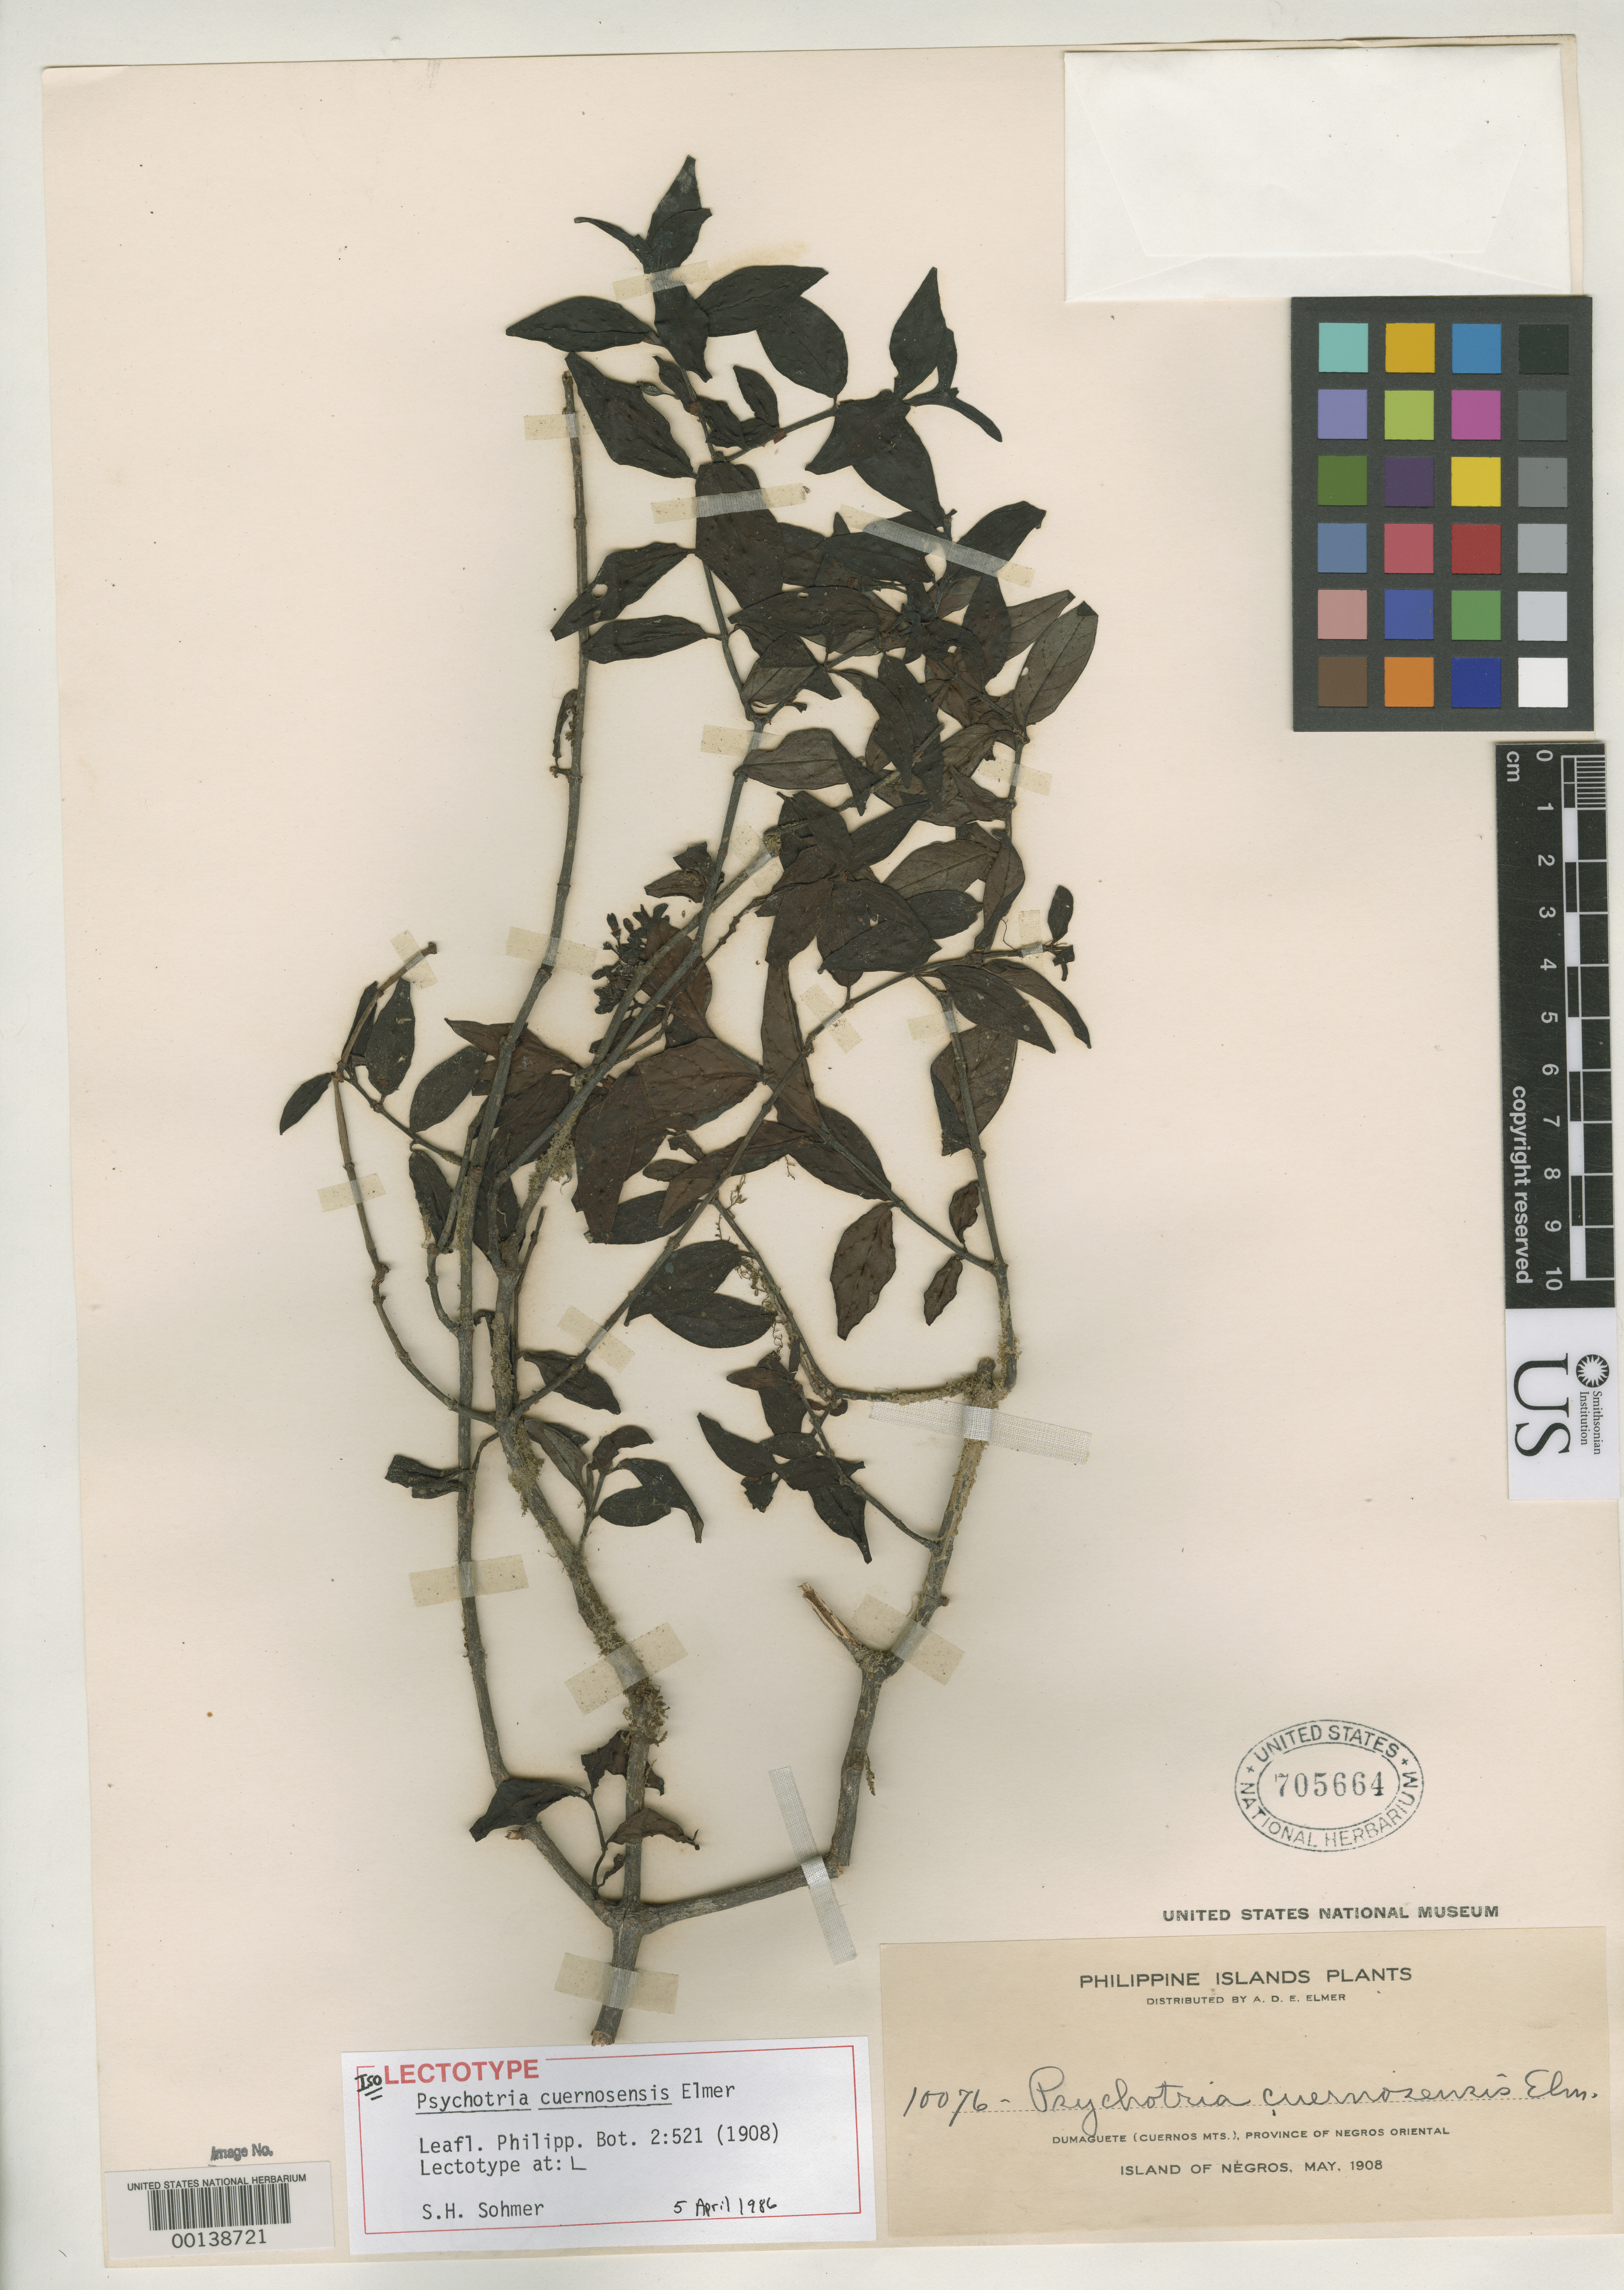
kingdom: Plantae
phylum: Tracheophyta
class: Magnoliopsida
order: Gentianales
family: Rubiaceae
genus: Psychotria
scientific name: Psychotria cuernosensis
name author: Elmer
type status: Isotype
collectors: A. D. E. Elmer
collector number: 10076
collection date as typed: May 1908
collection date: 1908-05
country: Philippines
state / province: Central Visayas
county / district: Negros Oriental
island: Negros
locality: Dumaguete, Cuernos Mts.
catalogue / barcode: US 705664